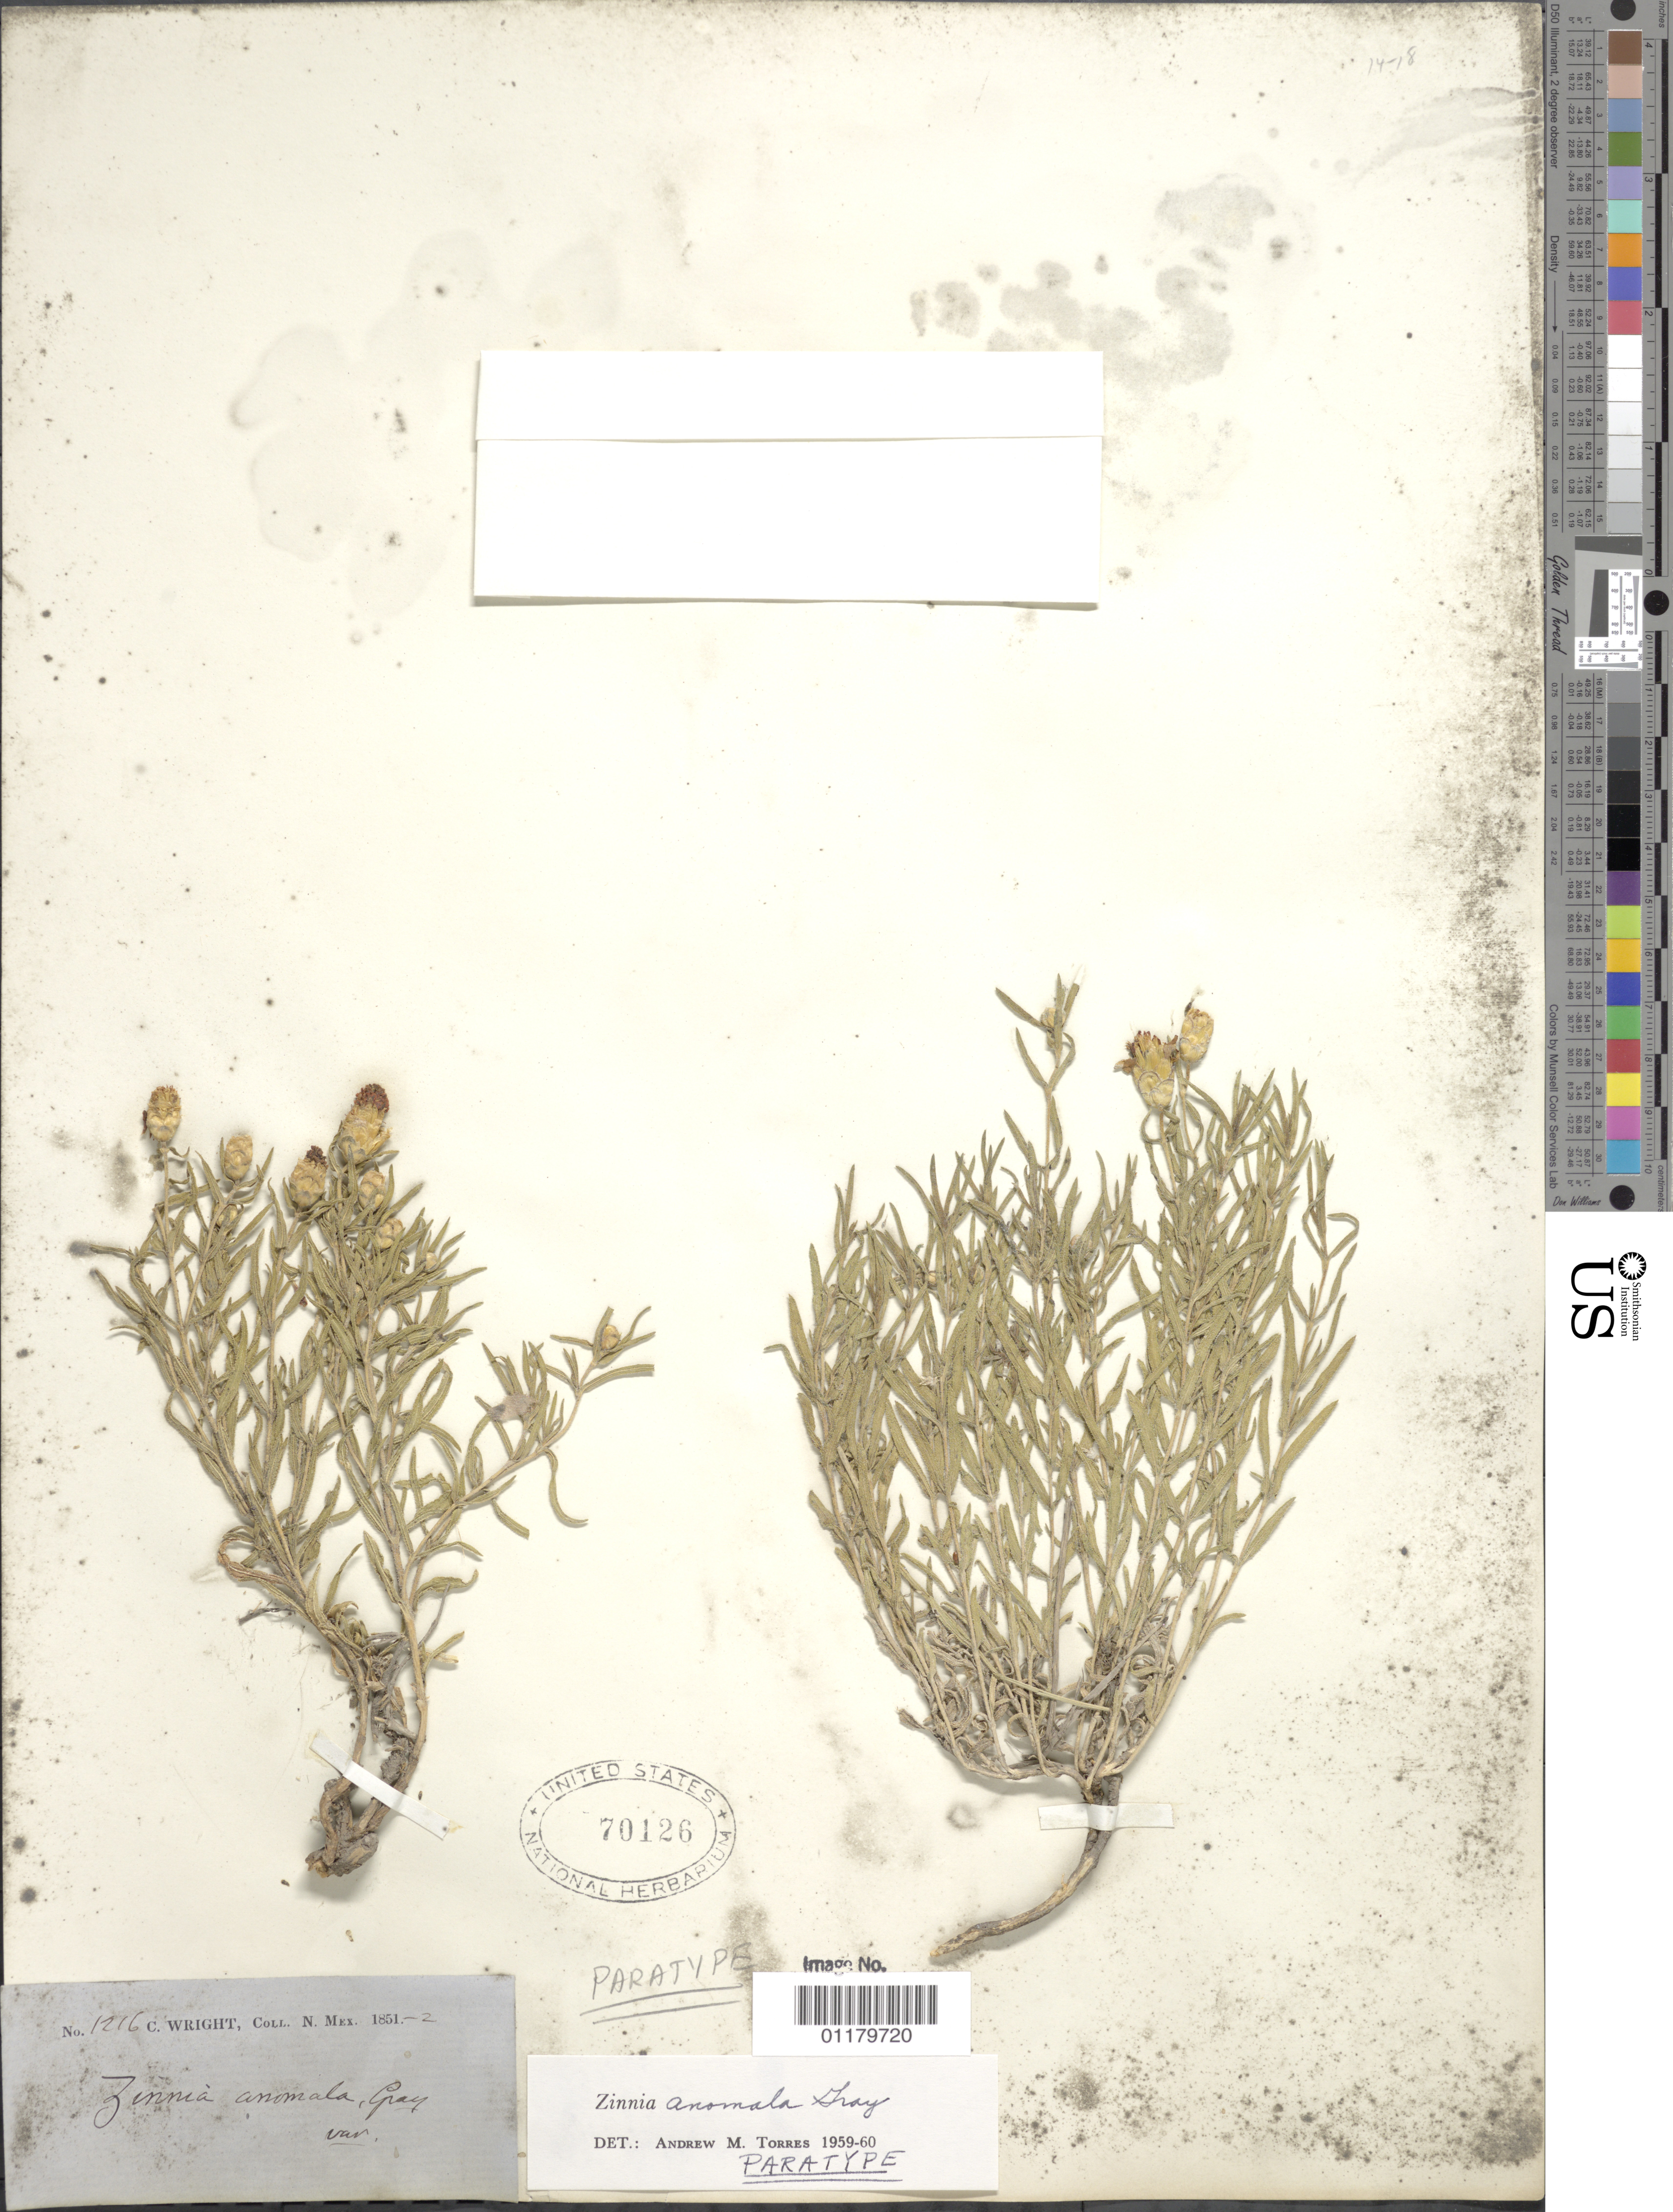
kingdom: Plantae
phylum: Tracheophyta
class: Magnoliopsida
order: Asterales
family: Asteraceae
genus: Zinnia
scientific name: Zinnia anomala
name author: A. Gray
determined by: Torres, A. M.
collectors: C. Wright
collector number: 1216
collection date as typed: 1851 to -- --- 1852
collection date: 1851/1852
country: United States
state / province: New Mexico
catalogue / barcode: US 70126